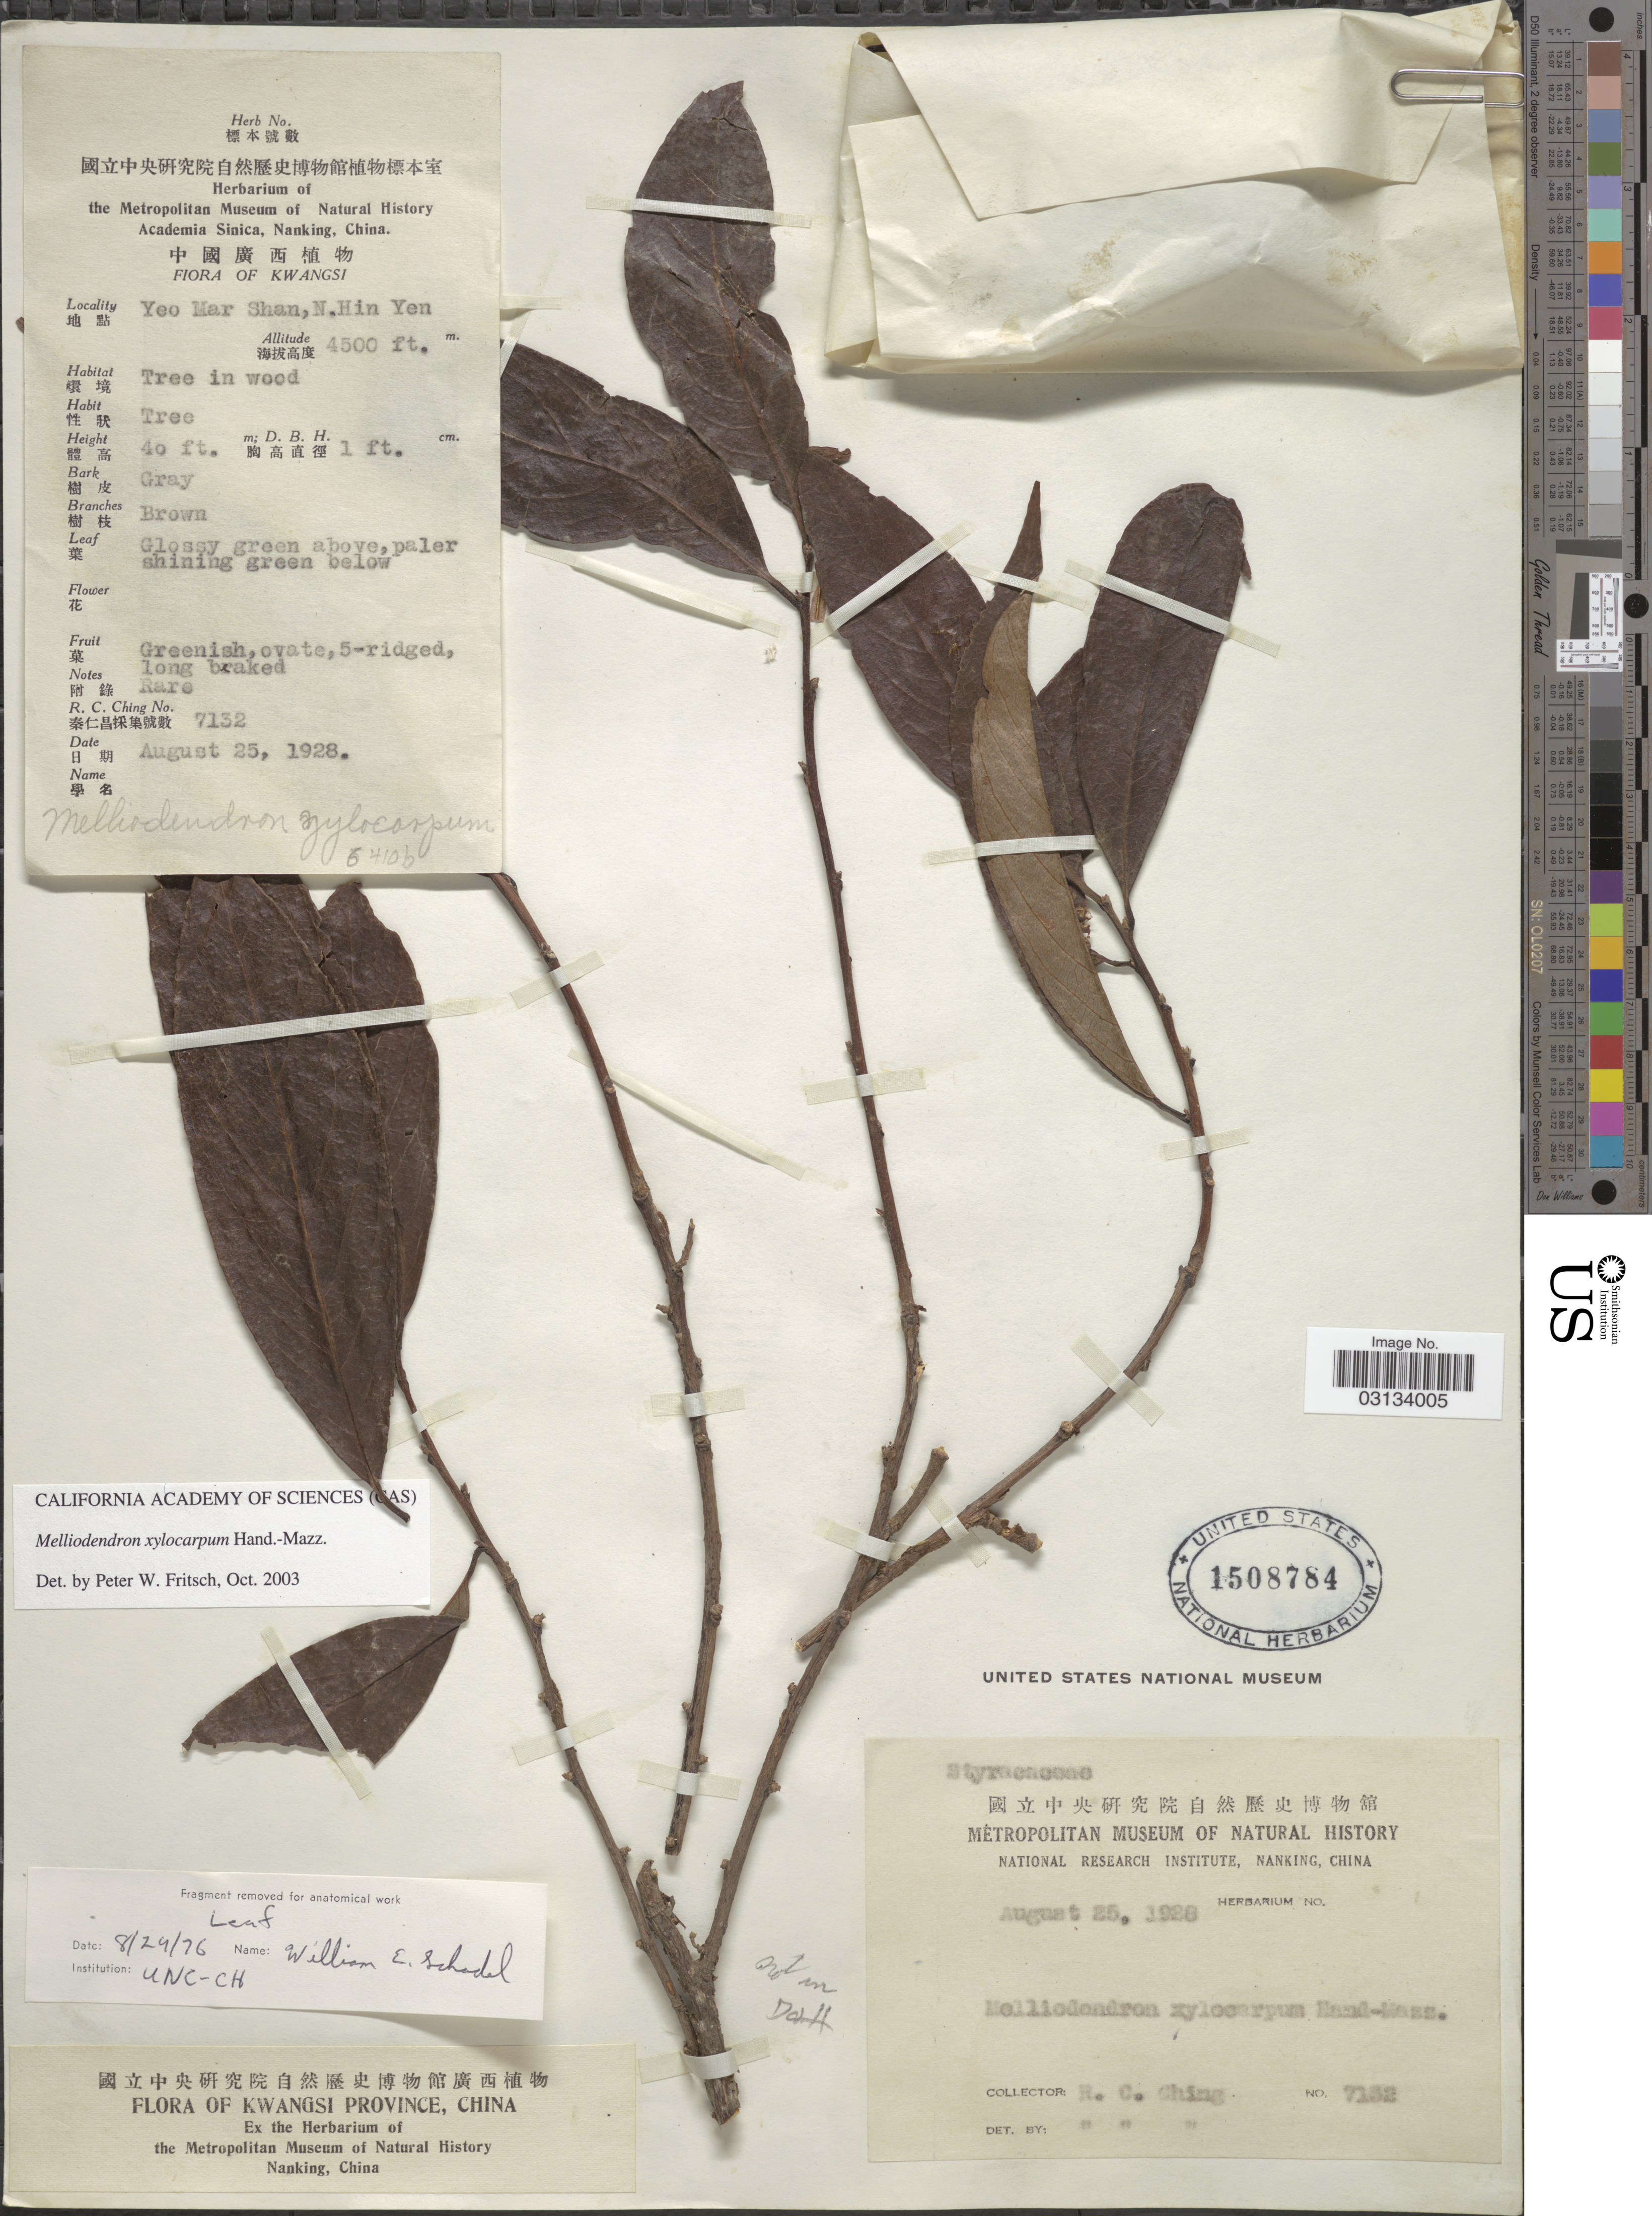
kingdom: Plantae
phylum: Tracheophyta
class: Magnoliopsida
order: Ericales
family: Styracaceae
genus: Melliodendron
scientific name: Melliodendron xylocarpum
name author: Hand.-Mazz.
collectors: R. C. Ching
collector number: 7132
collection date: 1928-08-25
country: China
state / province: Guangxi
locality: Kwangsi Province. Kwangsi. Yeo Mar Shan, N. Hin Yen.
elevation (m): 1372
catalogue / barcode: US 1508784